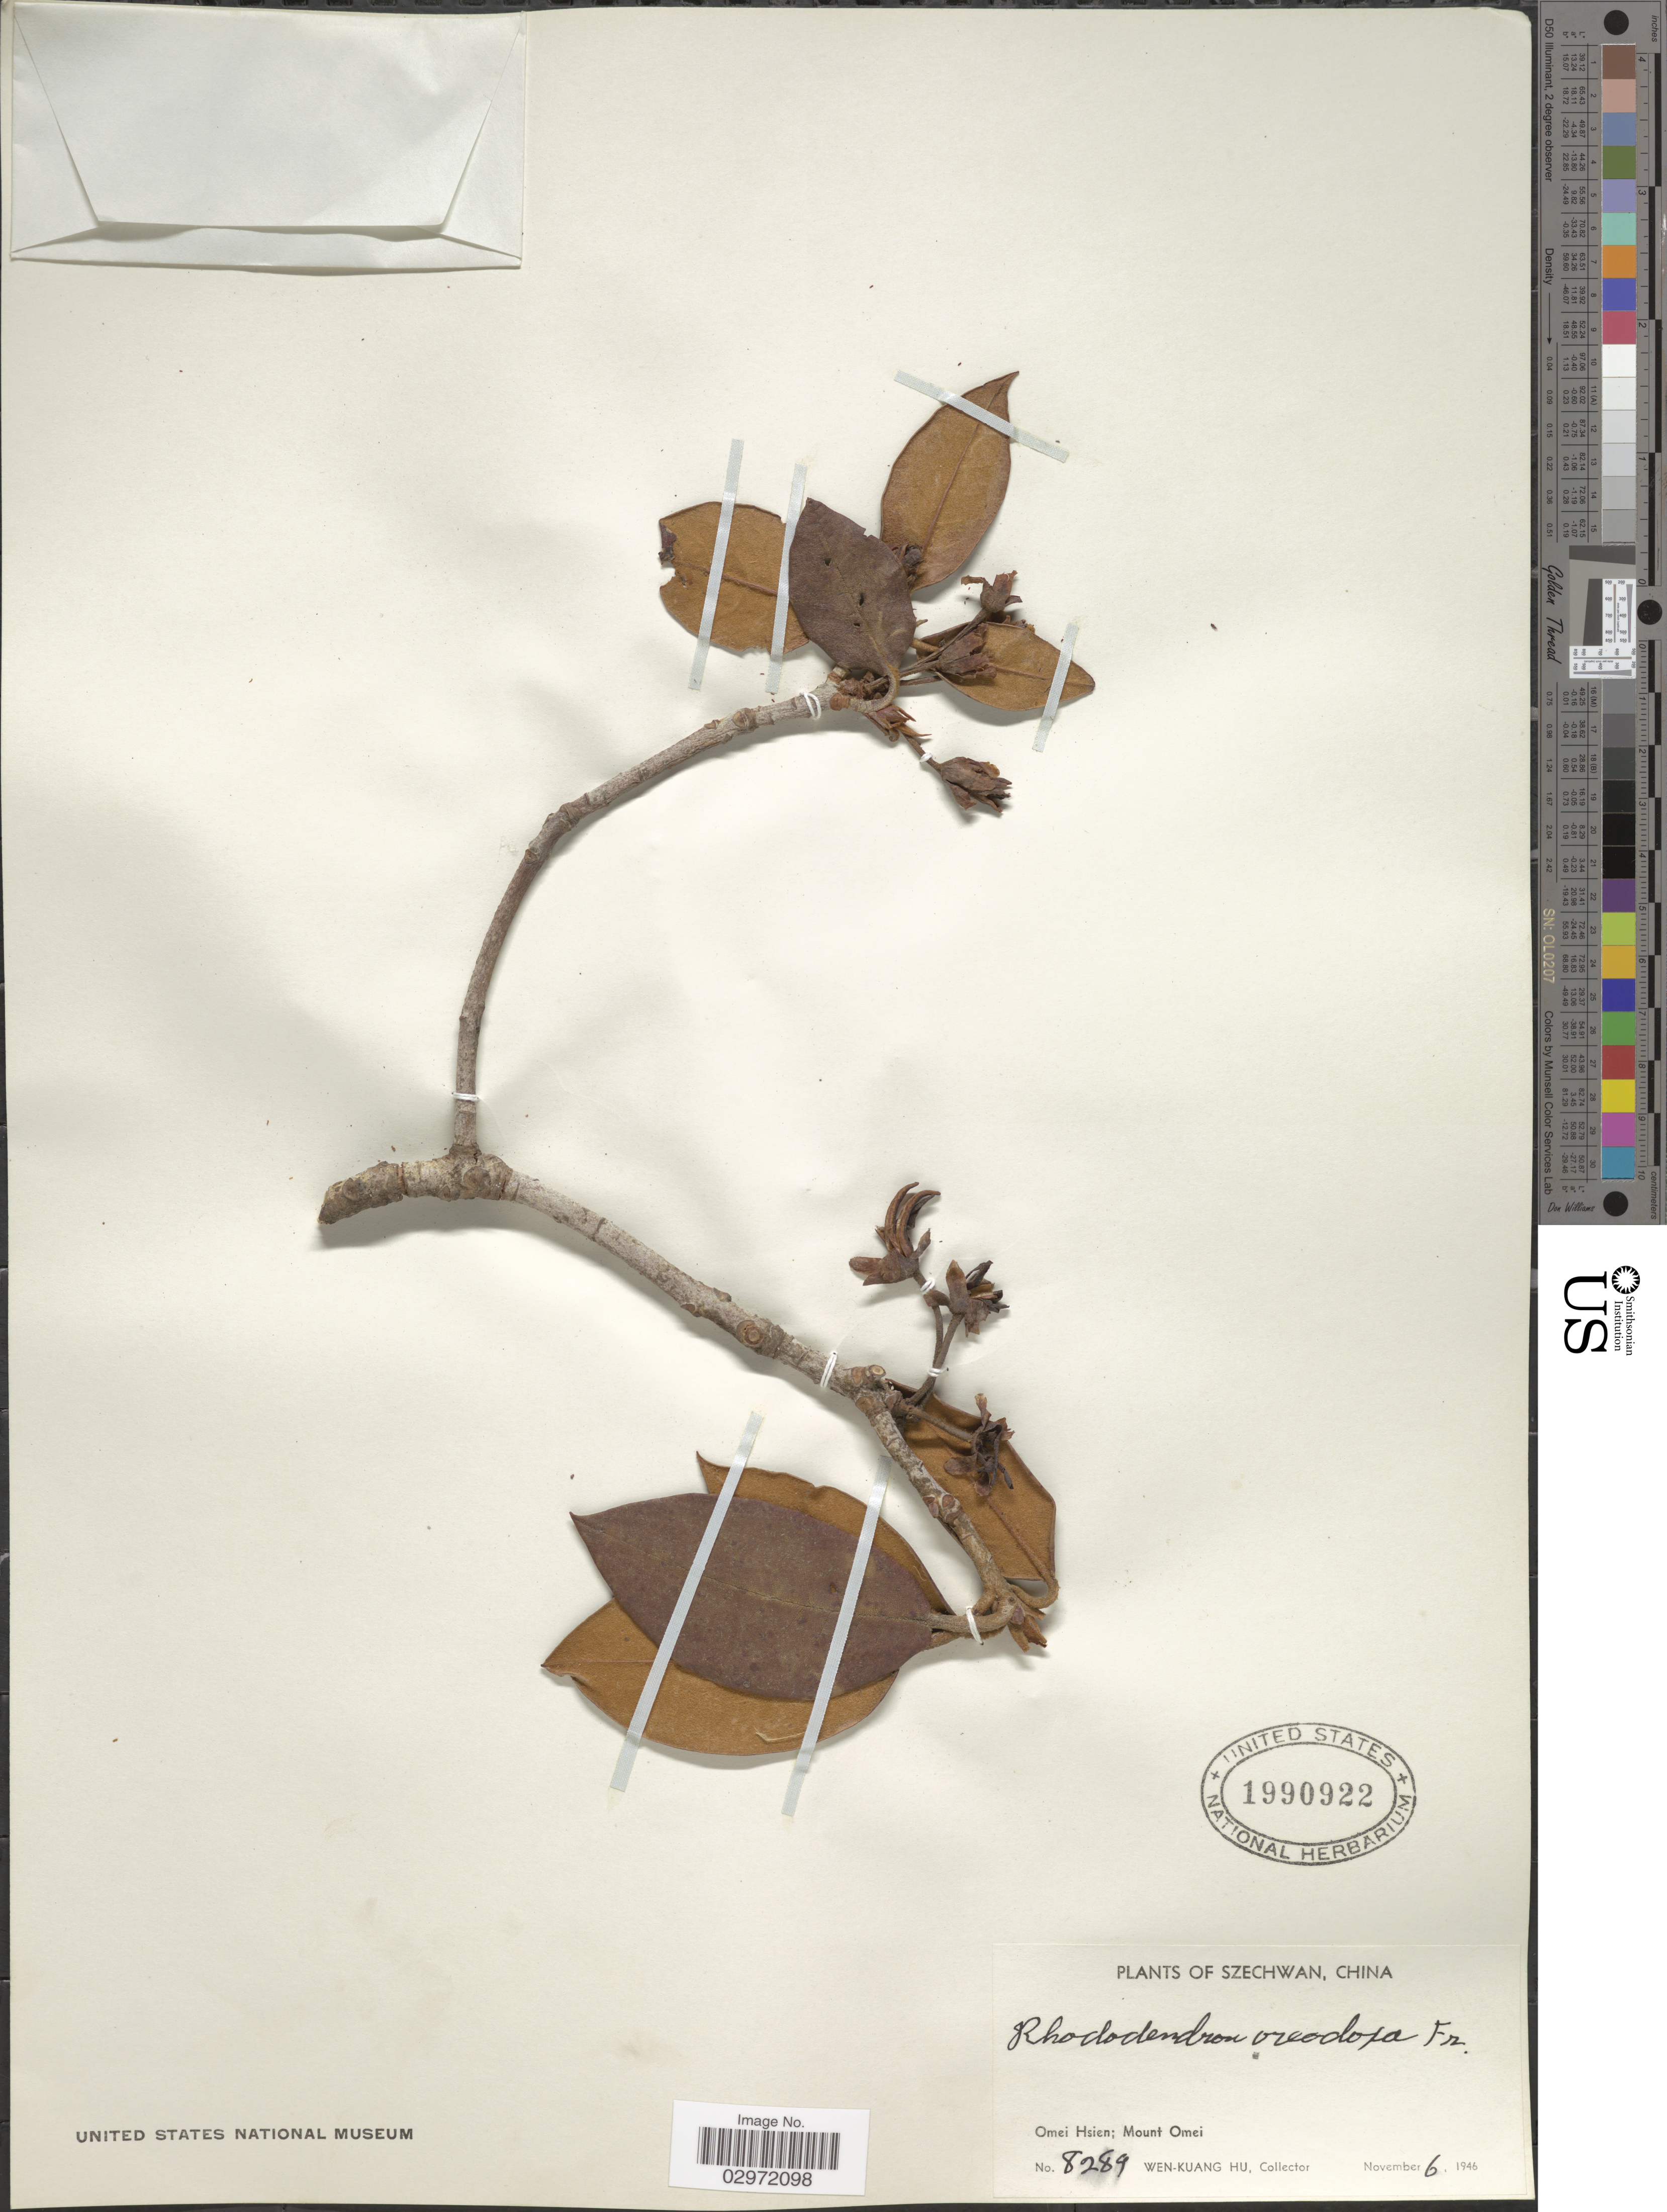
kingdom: Plantae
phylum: Tracheophyta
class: Magnoliopsida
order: Ericales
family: Ericaceae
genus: Rhododendron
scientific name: Rhododendron oreodoxa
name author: Franch.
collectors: W. K. Hu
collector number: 8289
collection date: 1946-11-06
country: China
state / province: Sichuan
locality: Szechwan. Omei Hsien; Mount Omei.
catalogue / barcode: US 1990922